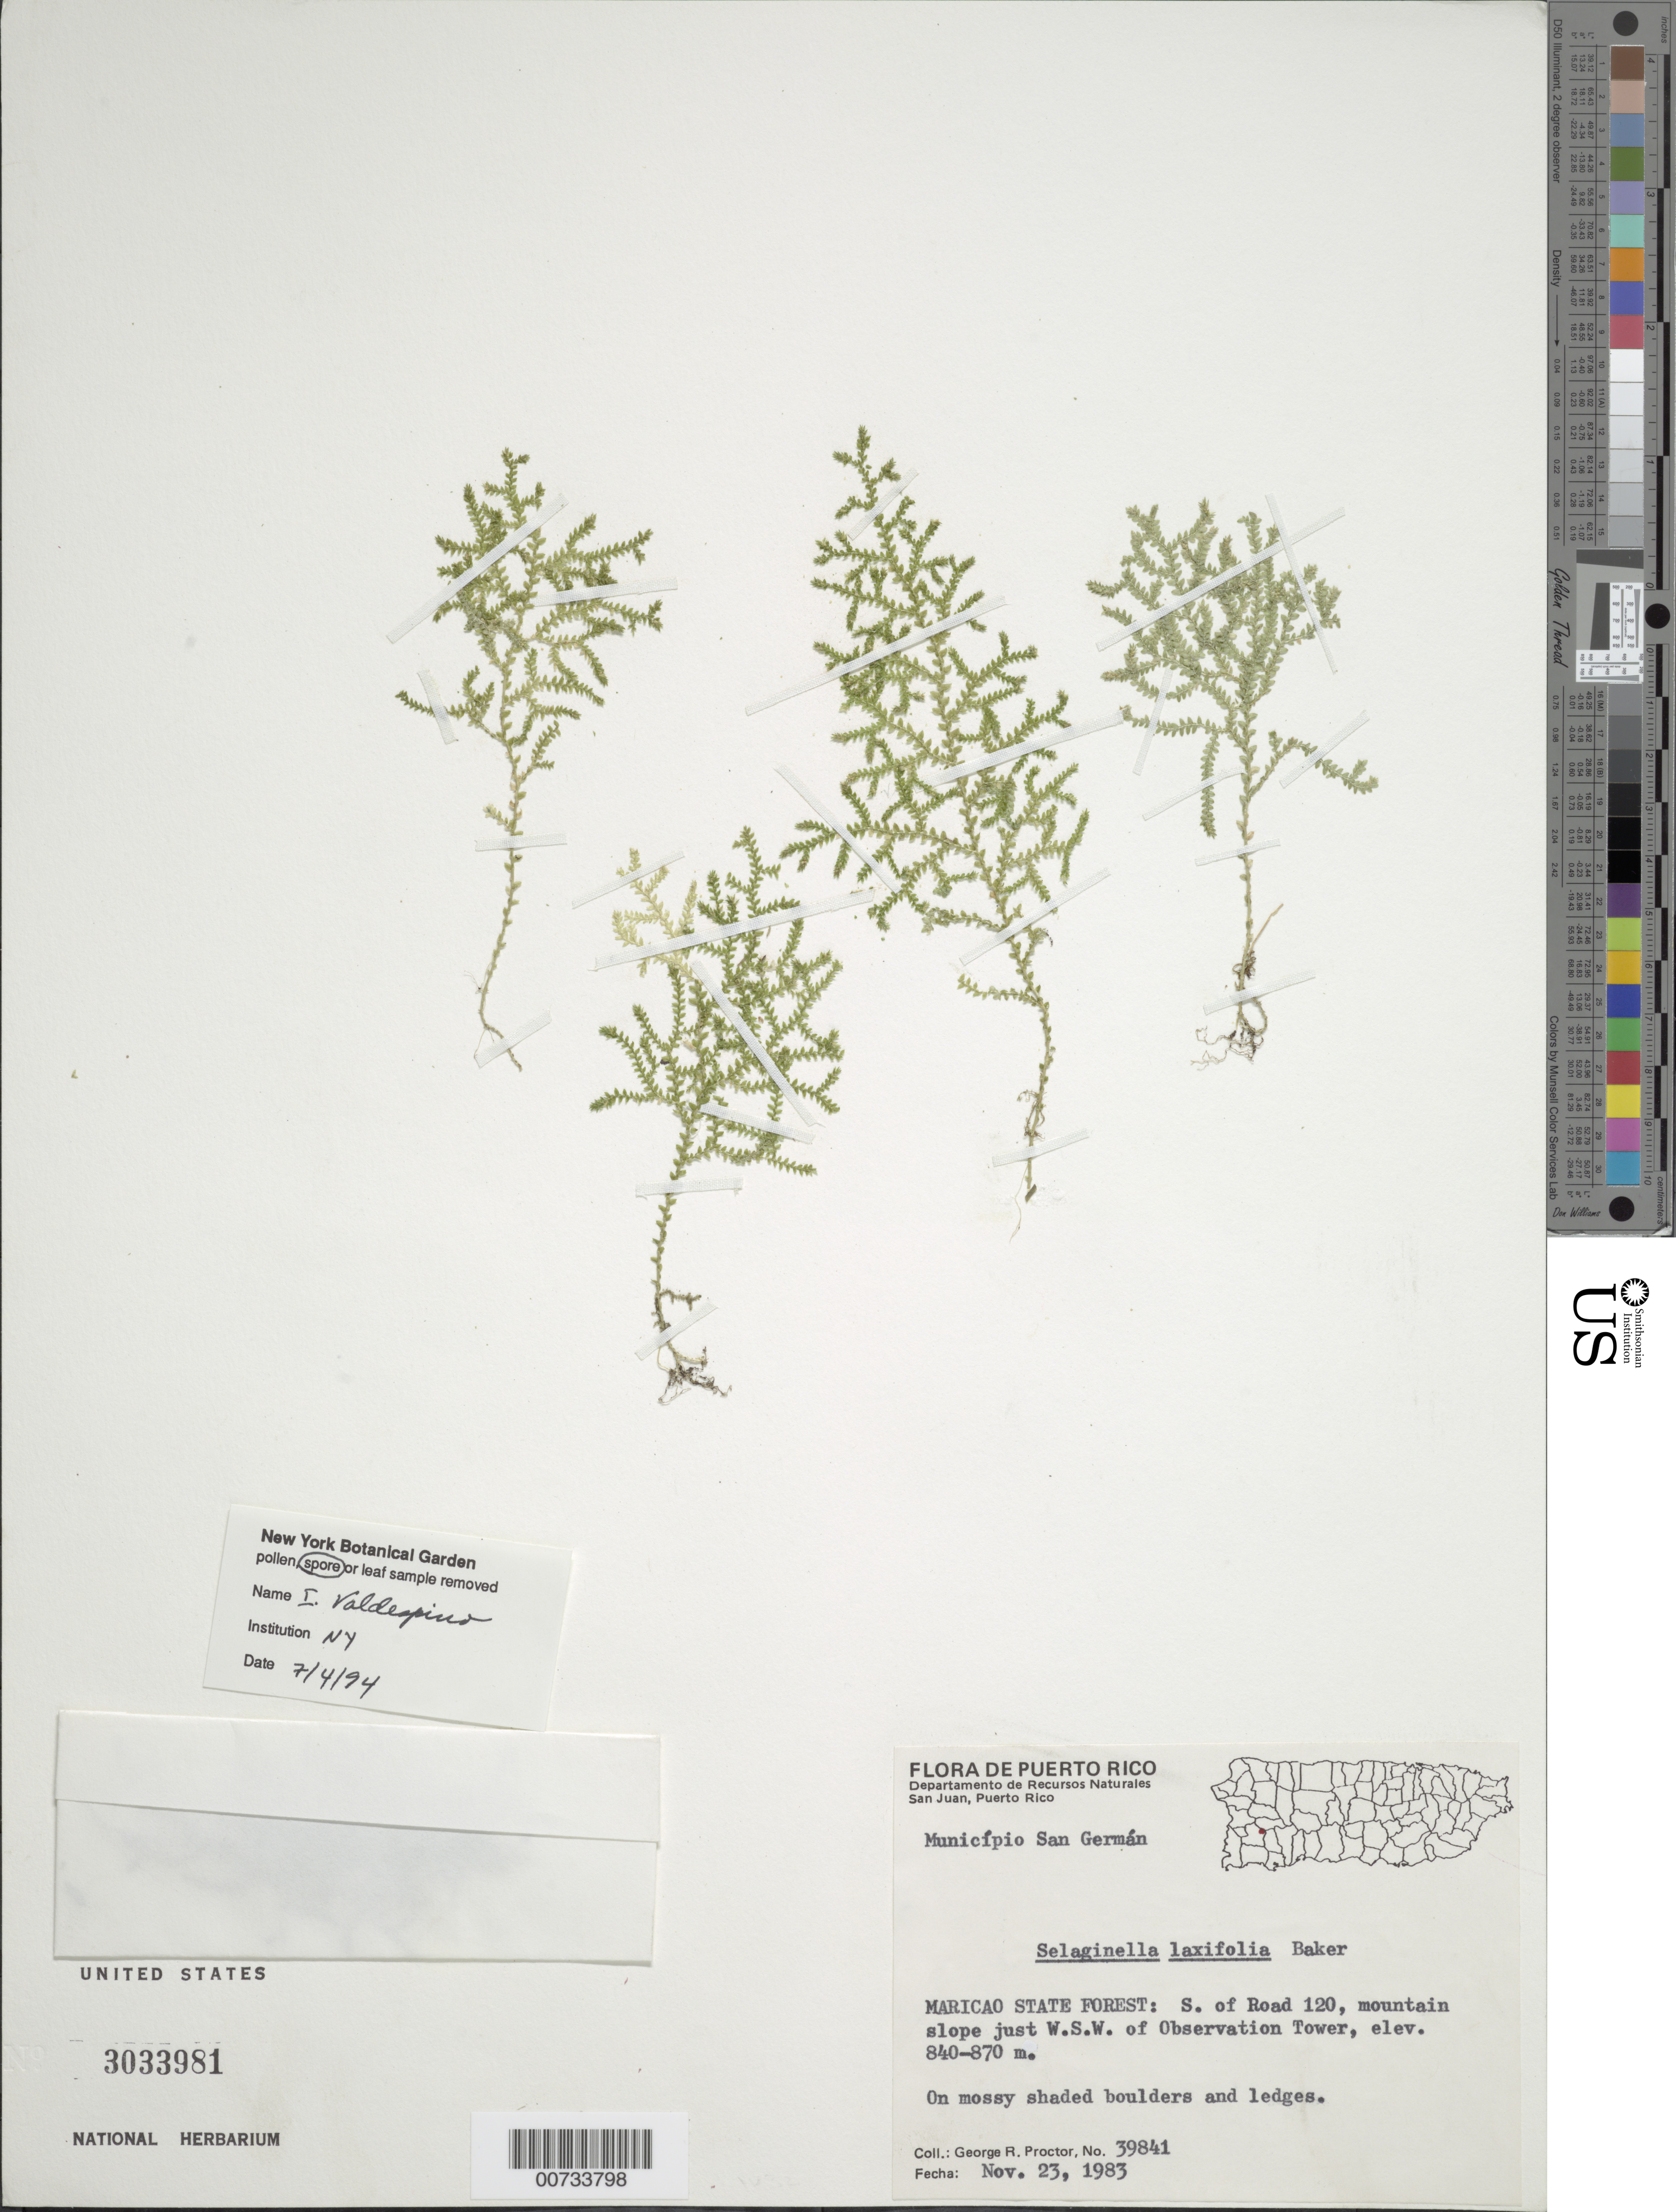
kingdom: Plantae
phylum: Tracheophyta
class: Lycopodiopsida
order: Selaginellales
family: Selaginellaceae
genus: Selaginella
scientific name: Selaginella laxifolia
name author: Baker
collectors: G. R. Proctor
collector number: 39841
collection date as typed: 23 Nov 1983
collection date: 1983-11-23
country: Puerto Rico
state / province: San Germán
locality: Mun. San German, Maricao State Forest: S of Road 120, mountain slope just WSW of Observation Tower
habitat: On mossy shaded boulders and ledges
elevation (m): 840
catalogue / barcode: US 3033981